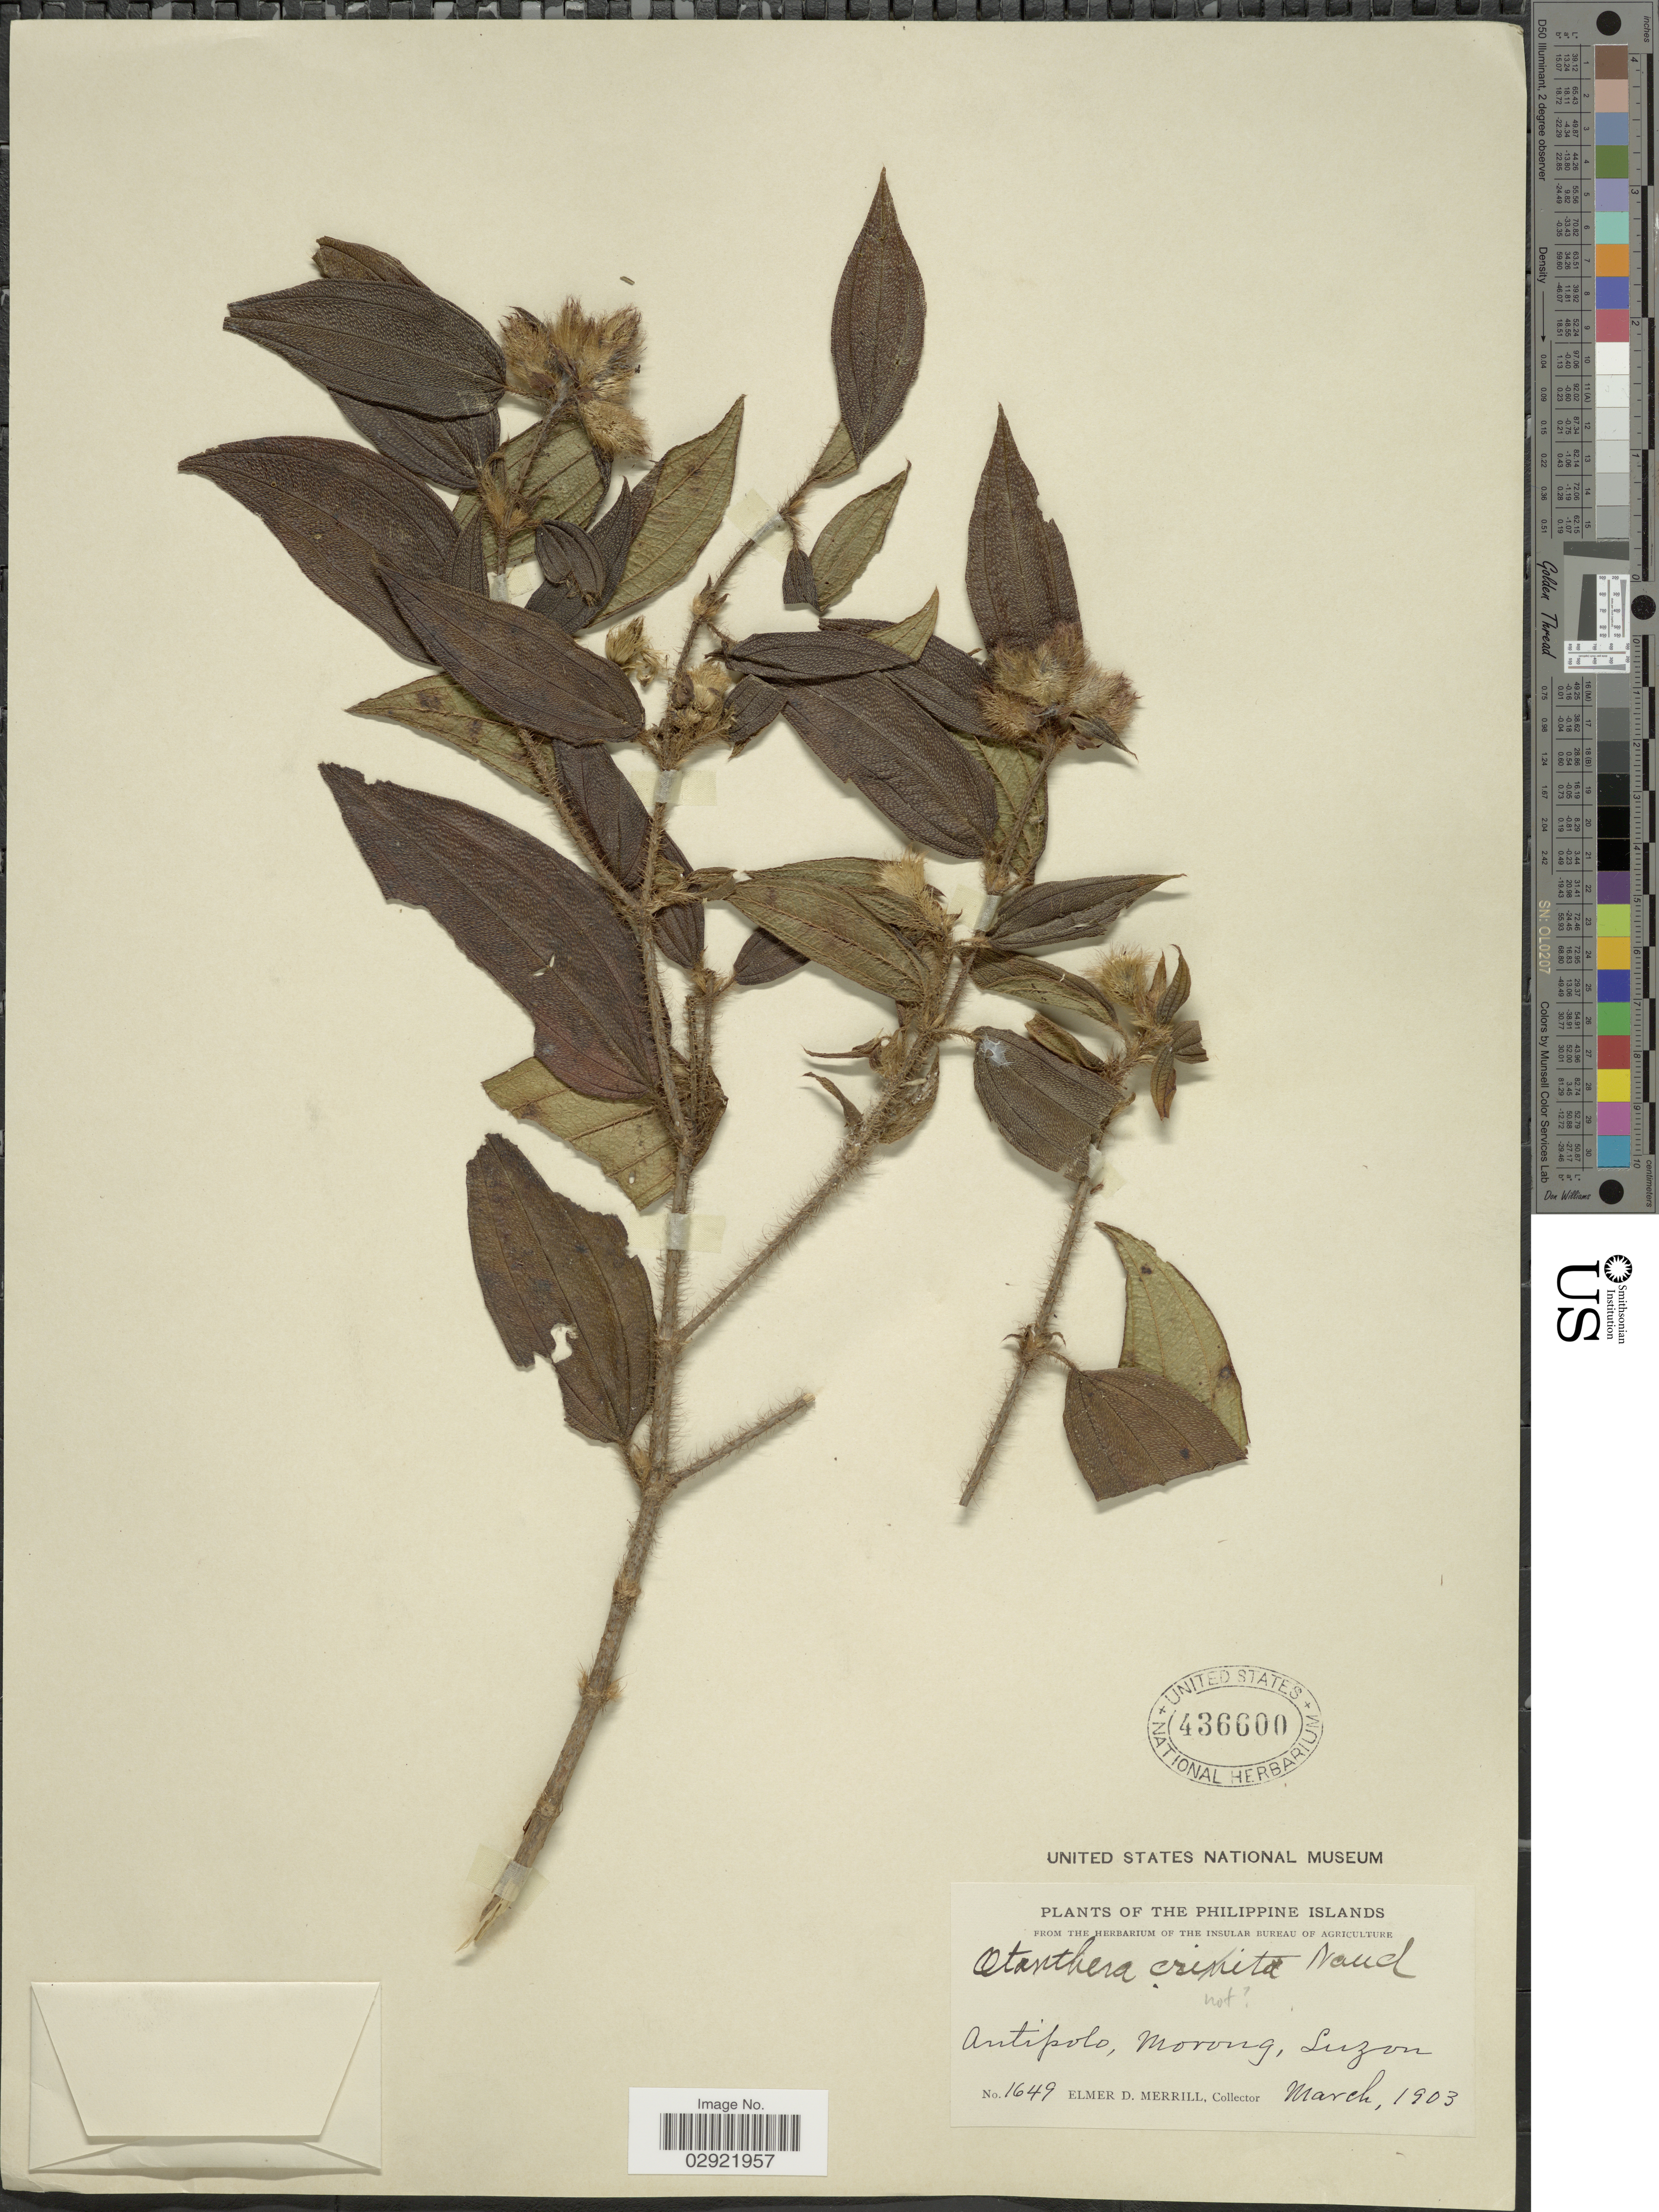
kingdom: Plantae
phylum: Tracheophyta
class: Magnoliopsida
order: Myrtales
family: Melastomataceae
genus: Melastoma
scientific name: Melastoma sp.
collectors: E. D. Merrill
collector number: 1649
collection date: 1903-03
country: Philippines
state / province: Central Luzon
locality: Antipolo, Morong, Luzon.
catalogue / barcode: US 436600